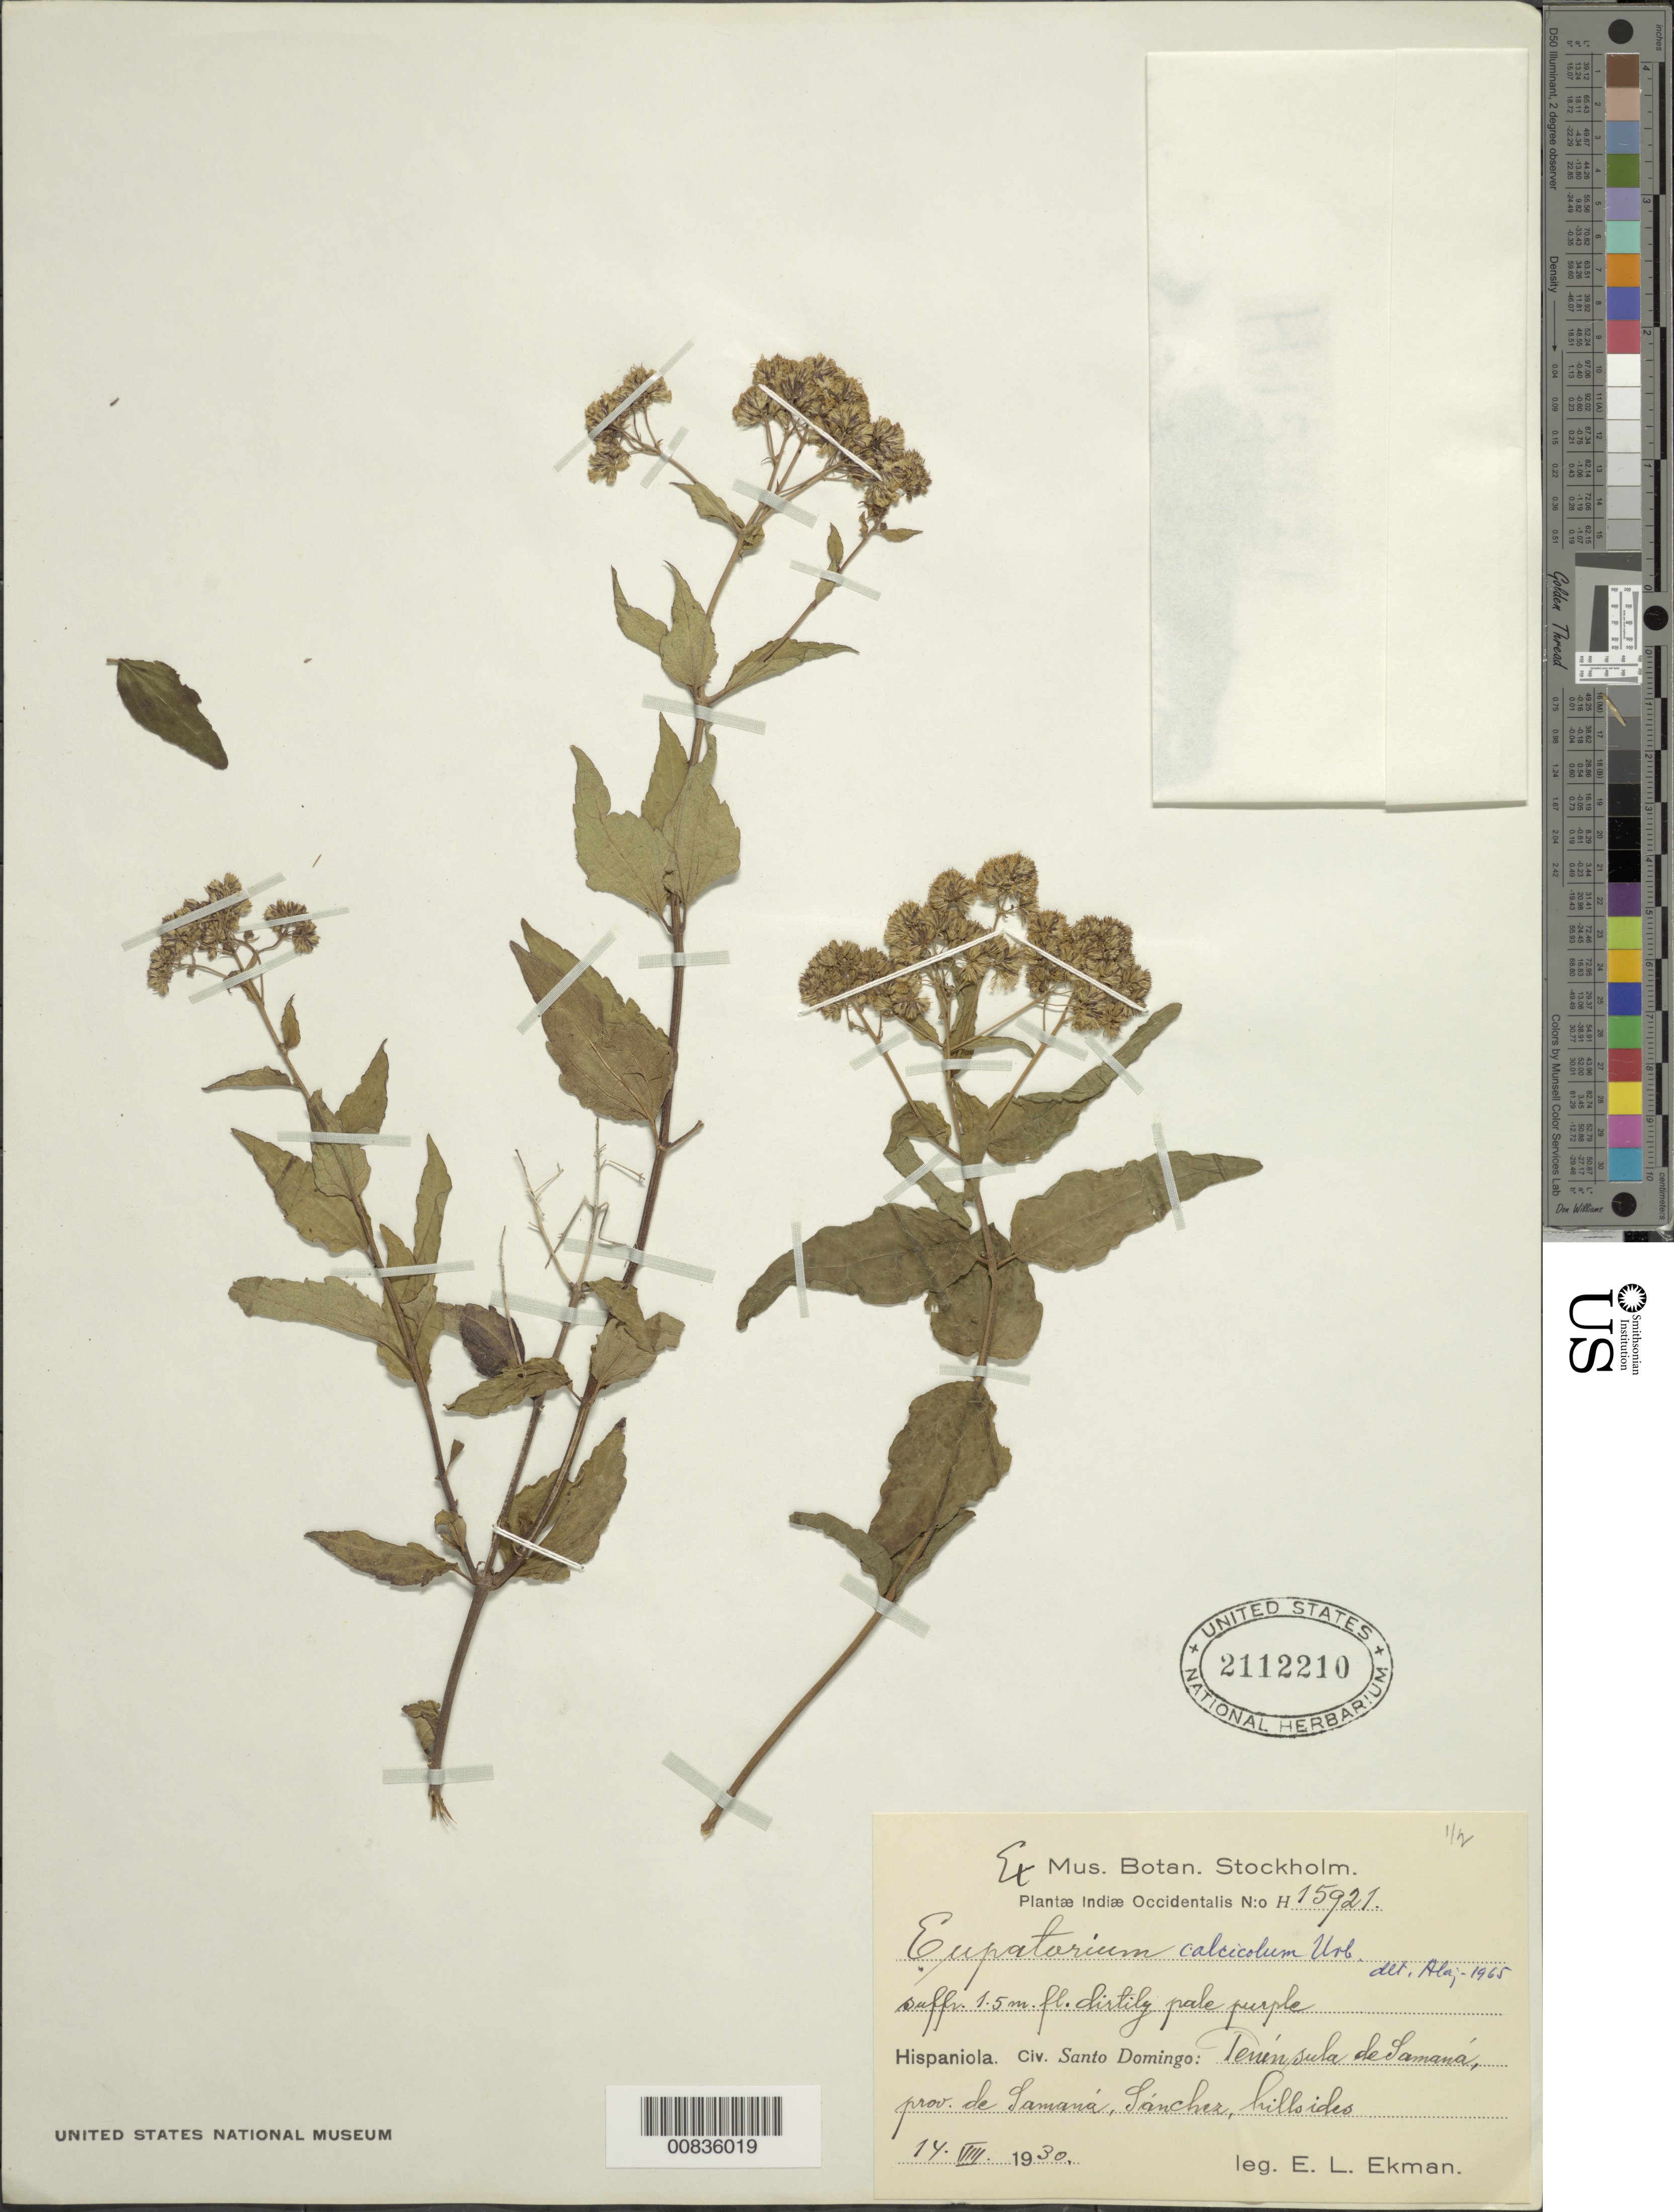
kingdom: Plantae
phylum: Tracheophyta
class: Magnoliopsida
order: Asterales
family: Asteraceae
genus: Koanophyllon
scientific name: Koanophyllon calcicola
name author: (Urb.) R.M. King & H. Rob.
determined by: Liogier, Alain H.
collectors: E. L. Ekman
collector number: H 15921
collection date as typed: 14 Aug 1930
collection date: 1930-08-14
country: Dominican Republic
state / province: Samana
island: Hispaniola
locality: Península de Samaná, Sánchez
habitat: Hillsides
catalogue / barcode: US 2112210